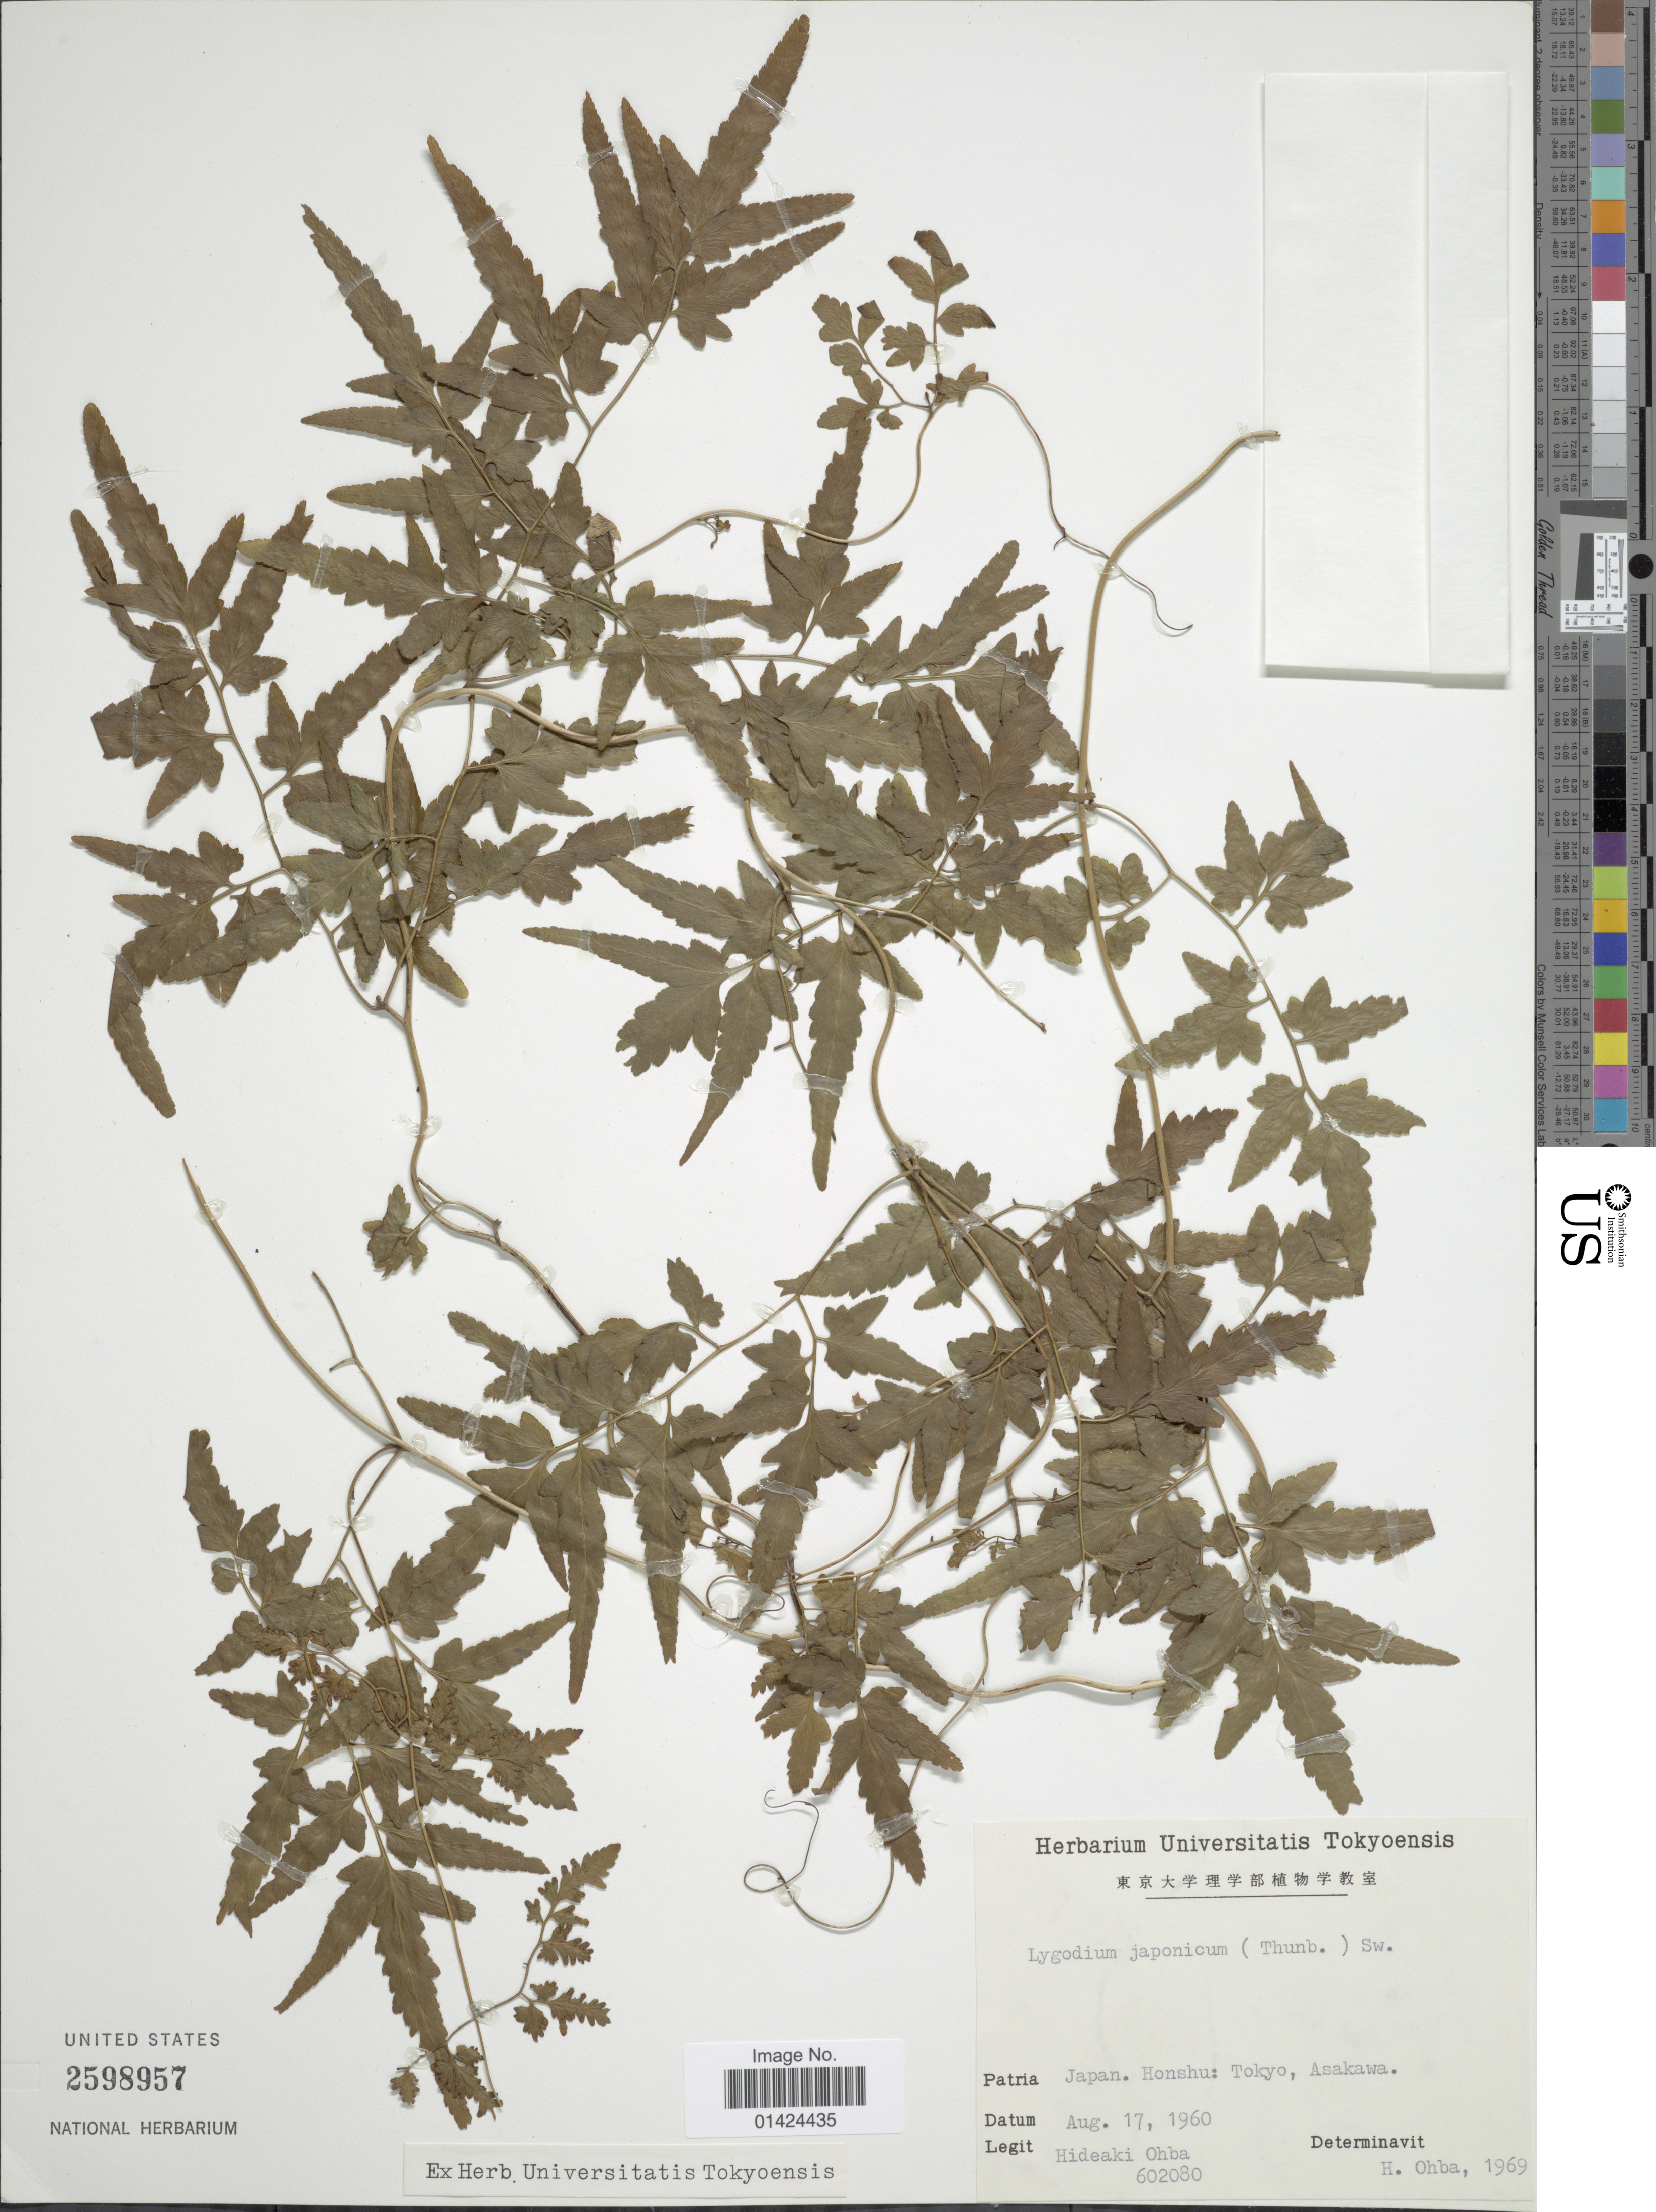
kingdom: Plantae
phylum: Tracheophyta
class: Polypodiopsida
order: Schizaeales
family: Lygodiaceae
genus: Lygodium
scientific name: Lygodium japonicum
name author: (Thunb.) Sw.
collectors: H. Ohba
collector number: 602080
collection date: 1960-08-17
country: Japan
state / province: Tokyo, Federal City of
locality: Honshu: Tokyo, Asakawa.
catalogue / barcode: US 2598957